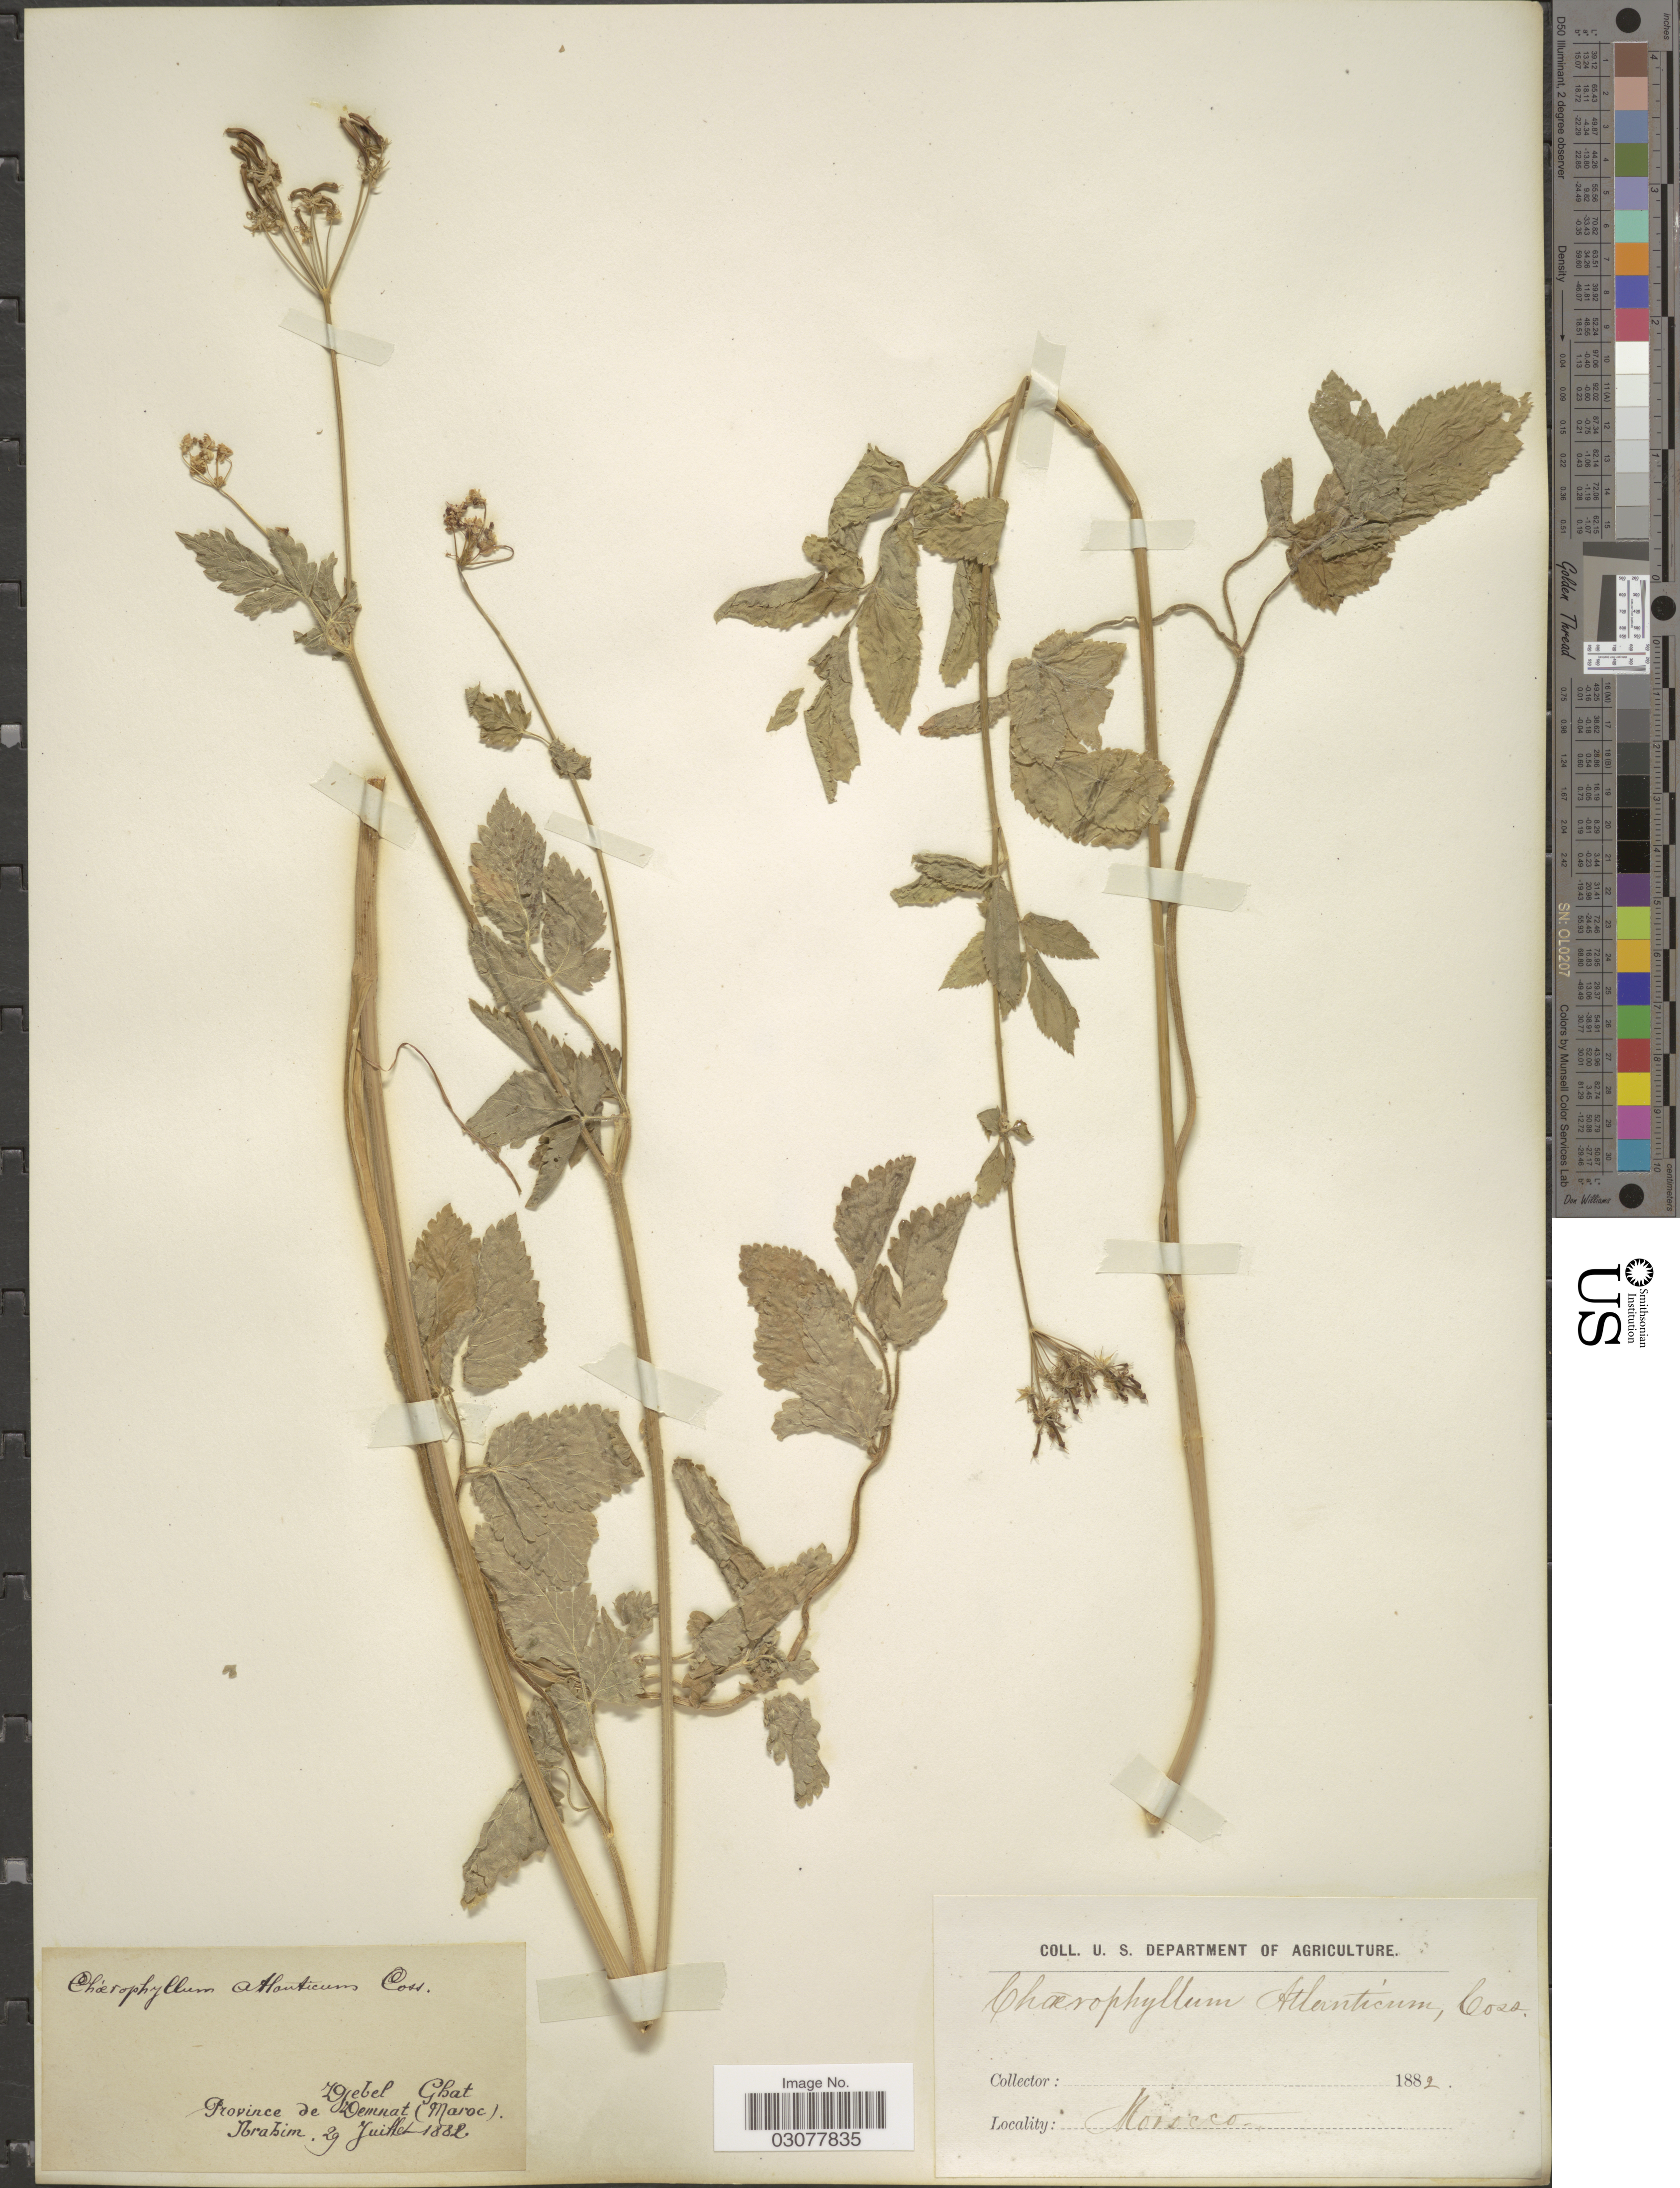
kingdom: Plantae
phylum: Tracheophyta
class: Magnoliopsida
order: Apiales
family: Apiaceae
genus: Chaerophyllum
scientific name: Chaerophyllum atlanticum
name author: Coss. ex Batt.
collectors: -. Ibrahim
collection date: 1882-07-29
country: Morocco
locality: Djebel Ghat. Province de Demnat (Maroc).